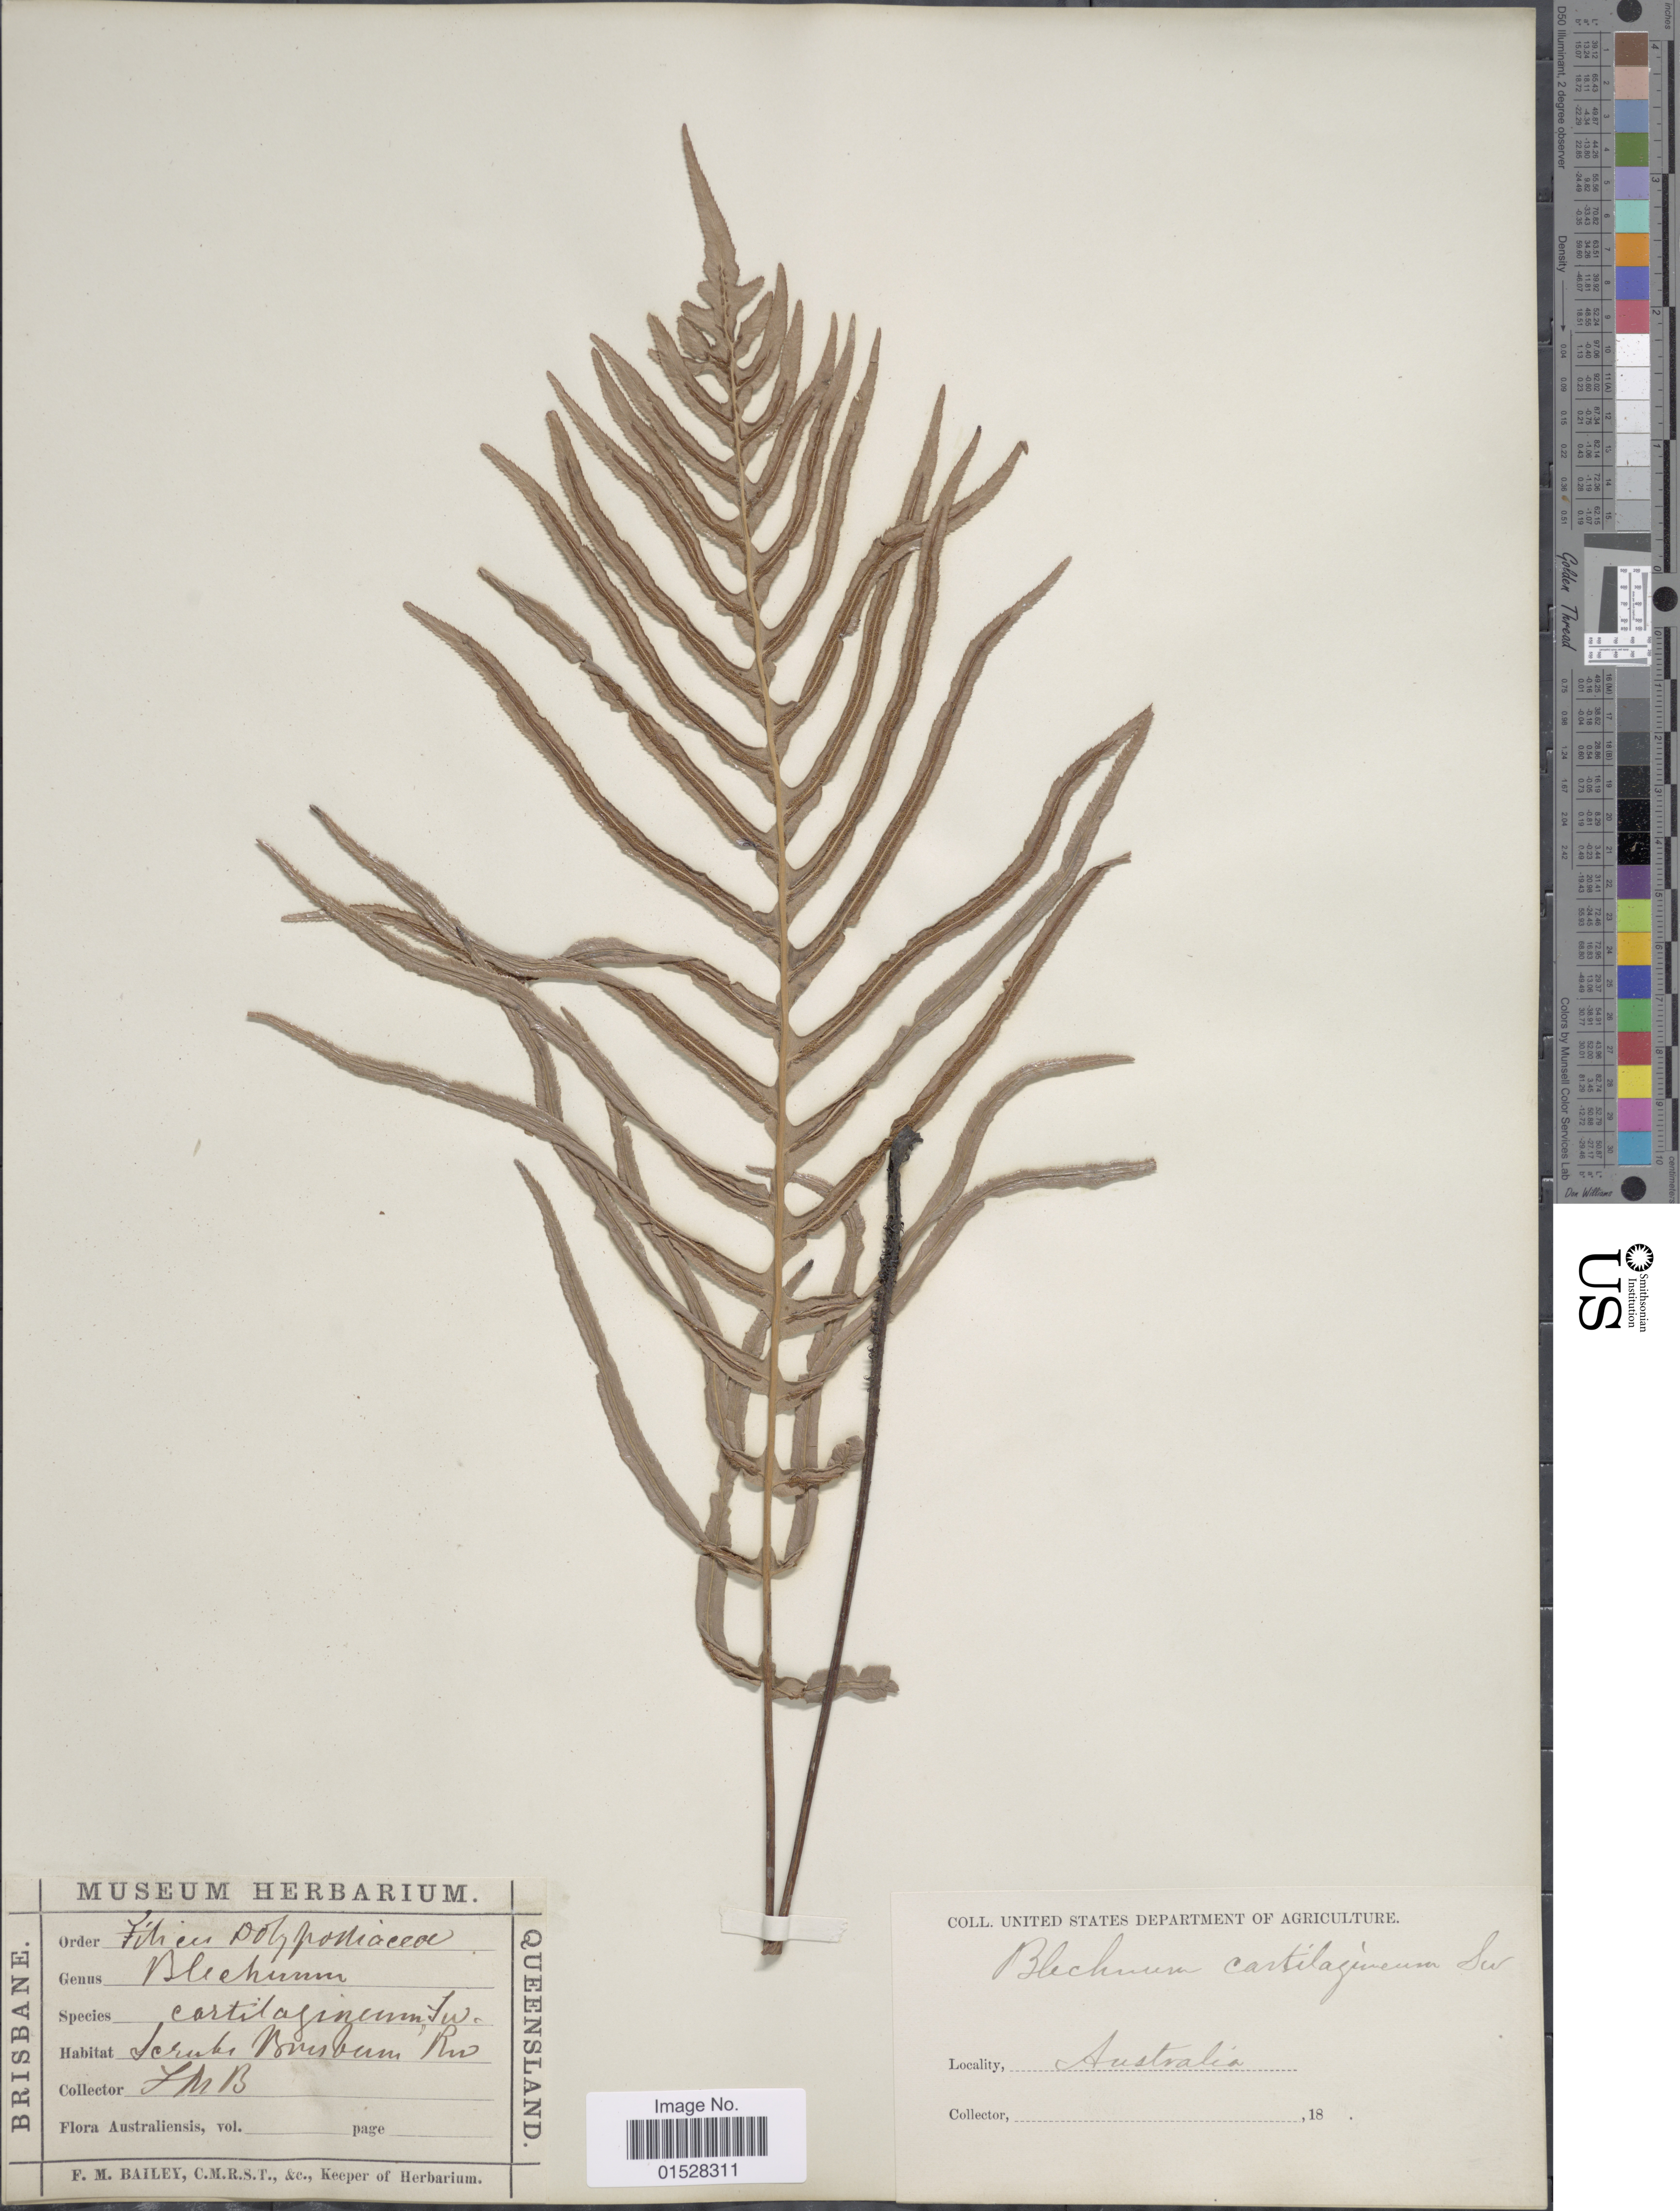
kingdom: Plantae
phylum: Tracheophyta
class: Polypodiopsida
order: Polypodiales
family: Blechnaceae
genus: Blechnum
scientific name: Blechnum cartilagineum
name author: Sw.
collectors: F. M. Bailey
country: Australia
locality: Scrubs Brisbain Rv.